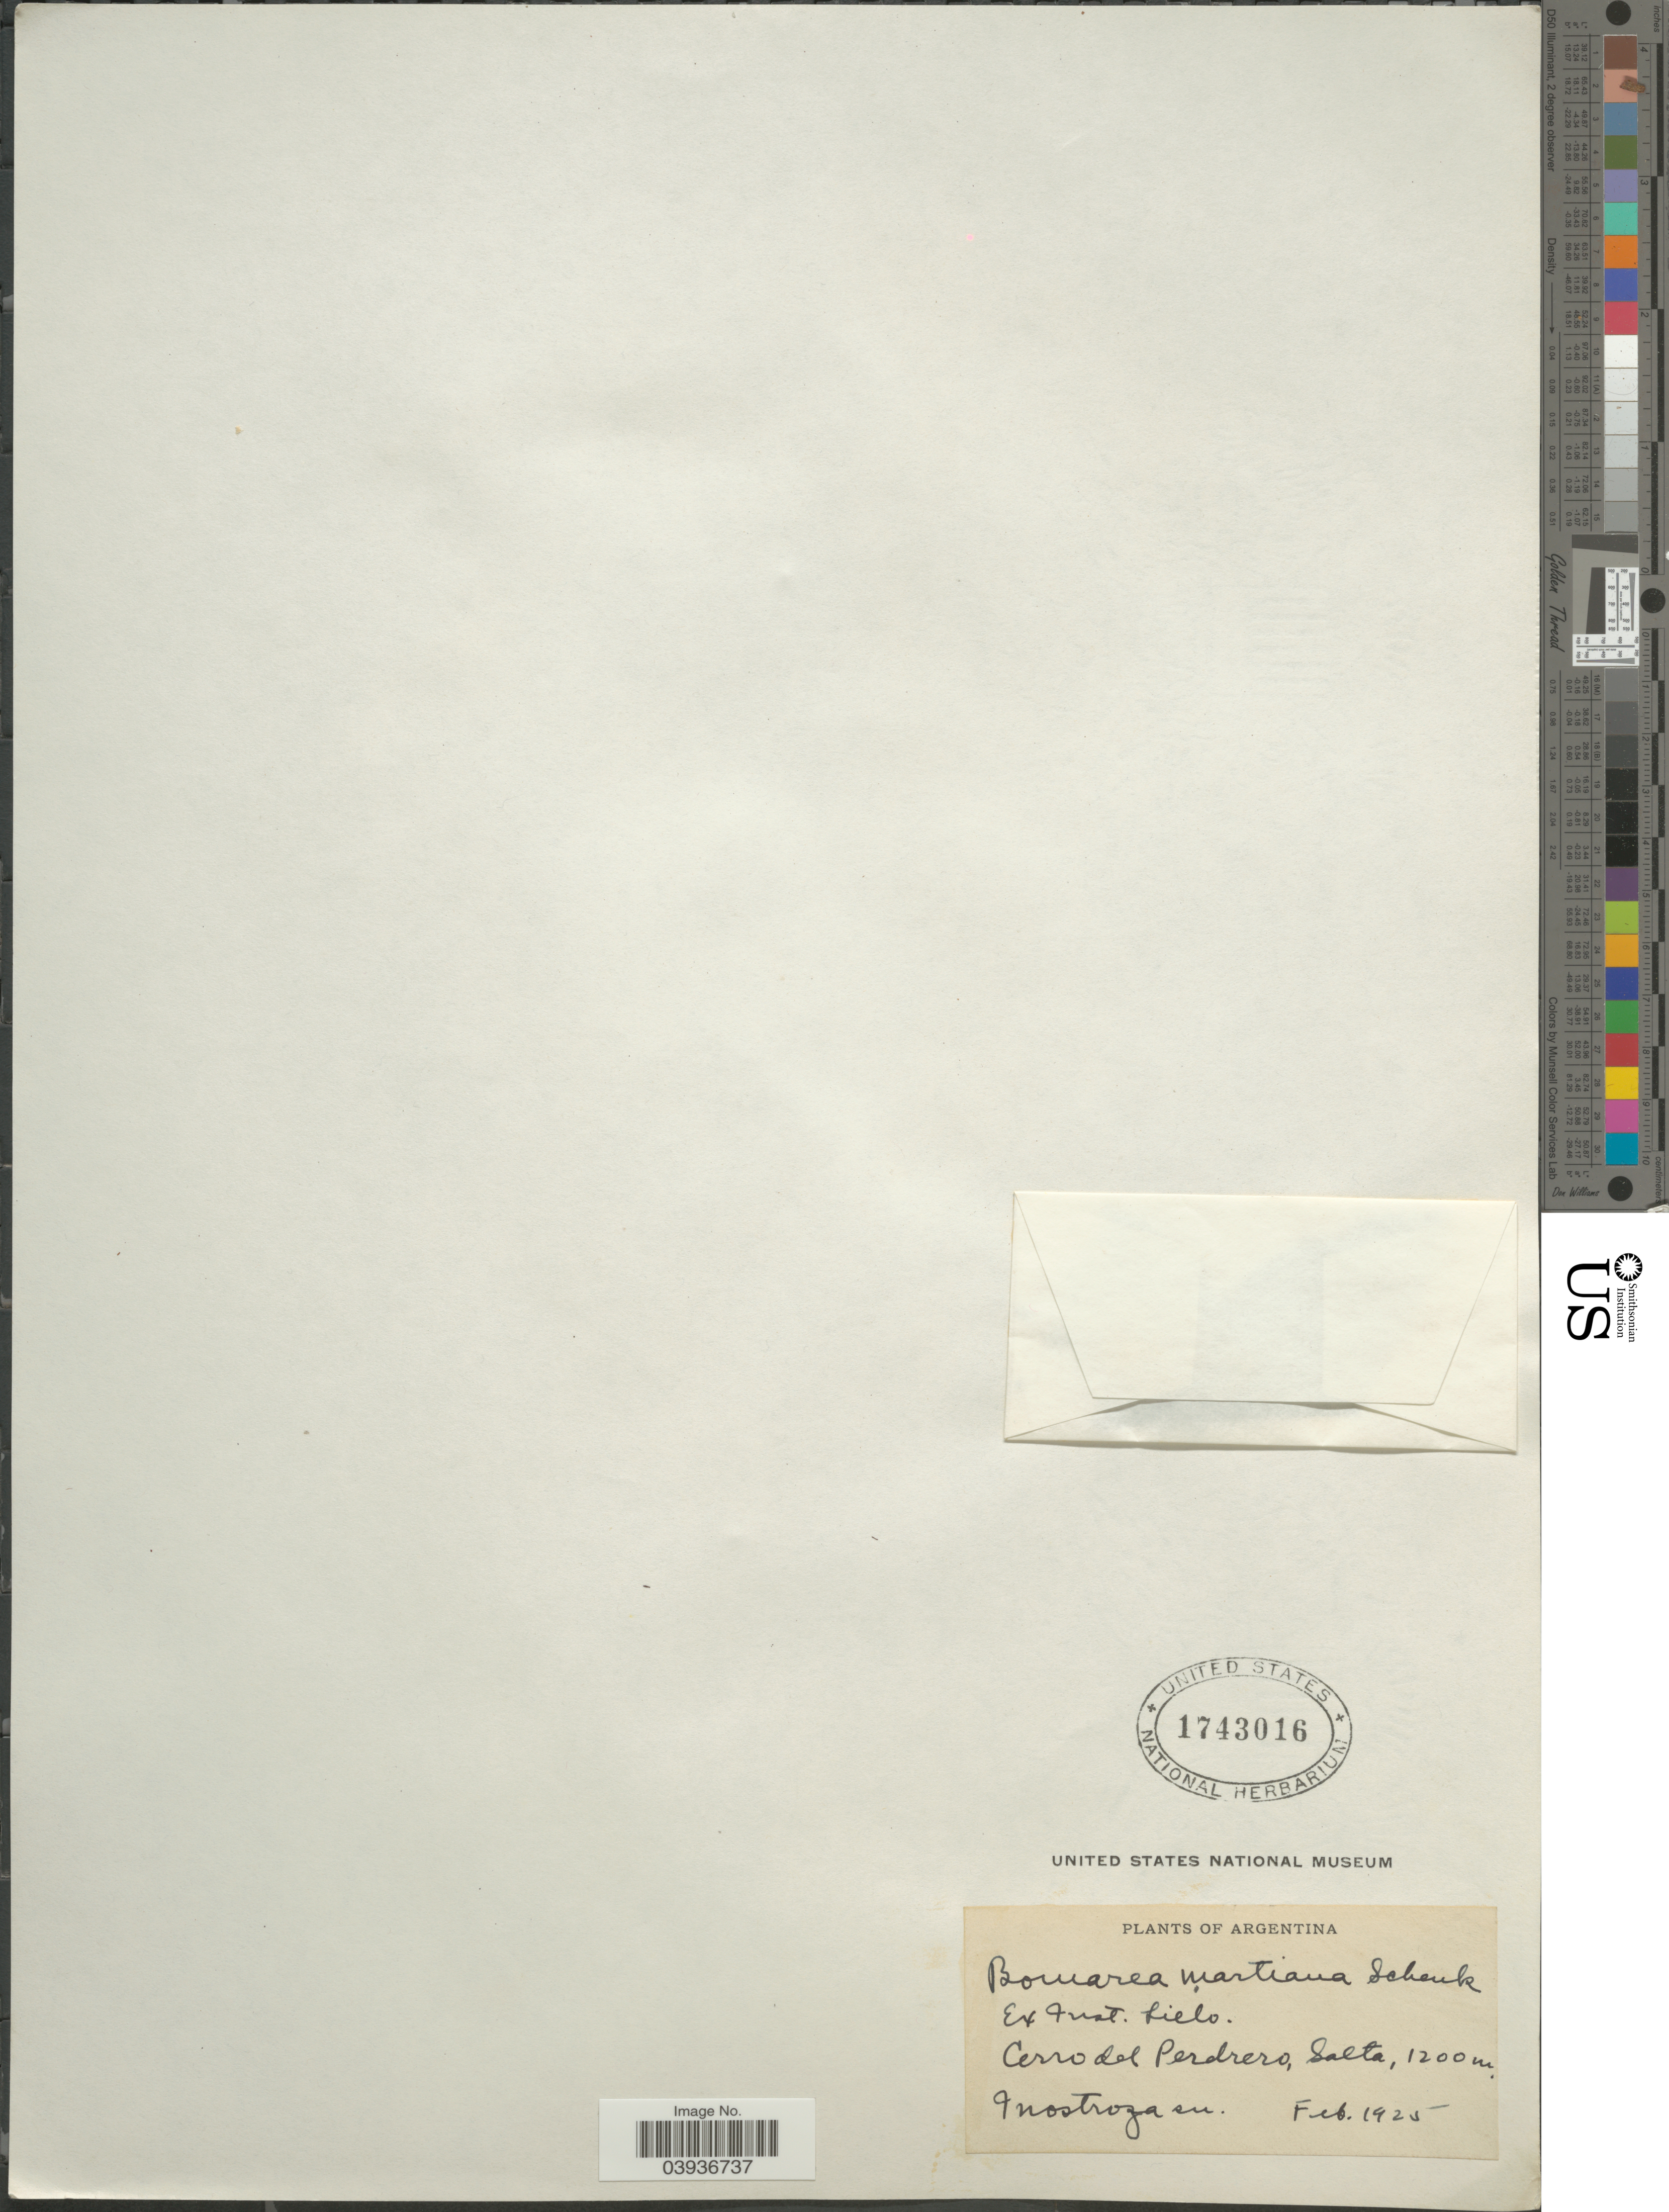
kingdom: Plantae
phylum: Tracheophyta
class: Liliopsida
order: Liliales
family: Alstroemeriaceae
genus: Bomarea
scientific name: Bomarea edulis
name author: (Tussac) Herb.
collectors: Inostrozas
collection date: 1925-02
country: Argentina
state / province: Salta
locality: Cerro del Perdrero.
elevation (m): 1200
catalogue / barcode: US 1743016